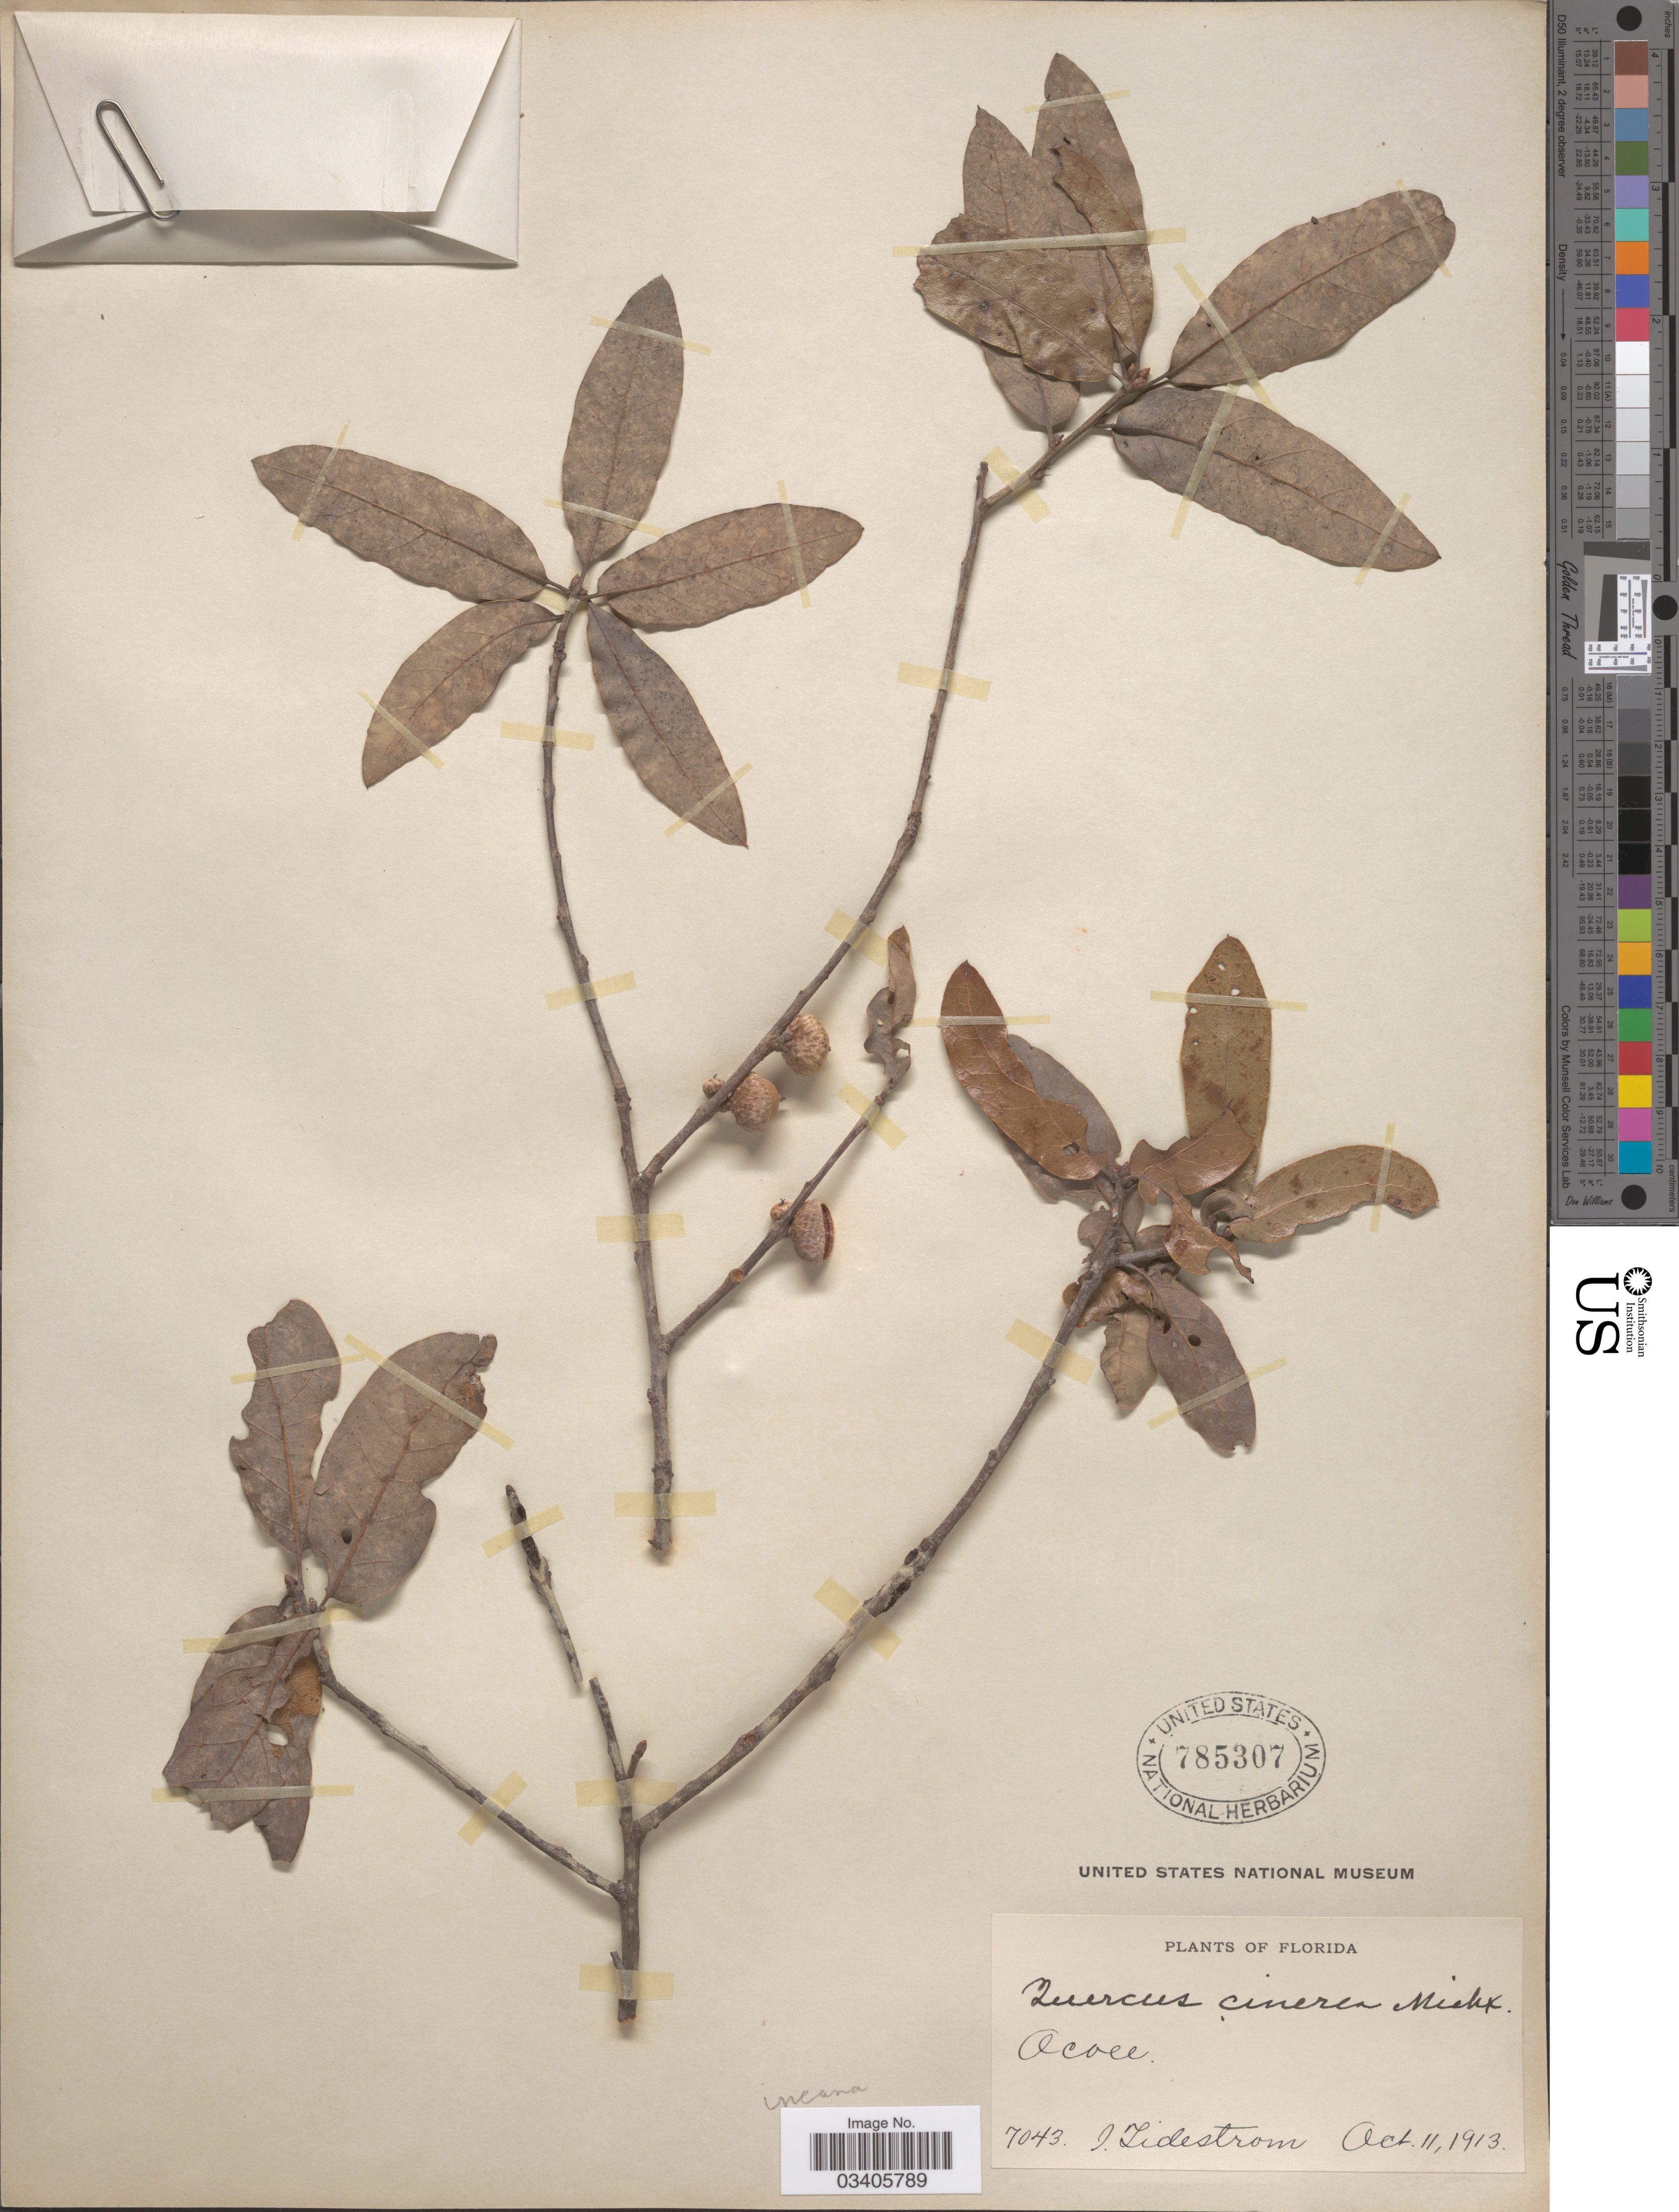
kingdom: Plantae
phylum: Tracheophyta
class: Magnoliopsida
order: Fagales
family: Fagaceae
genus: Quercus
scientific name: Quercus incana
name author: W. Bartram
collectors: I. F. Tidestrom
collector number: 7043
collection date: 1913-10-11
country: United States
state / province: Florida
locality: Ocoee.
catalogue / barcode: US 785307